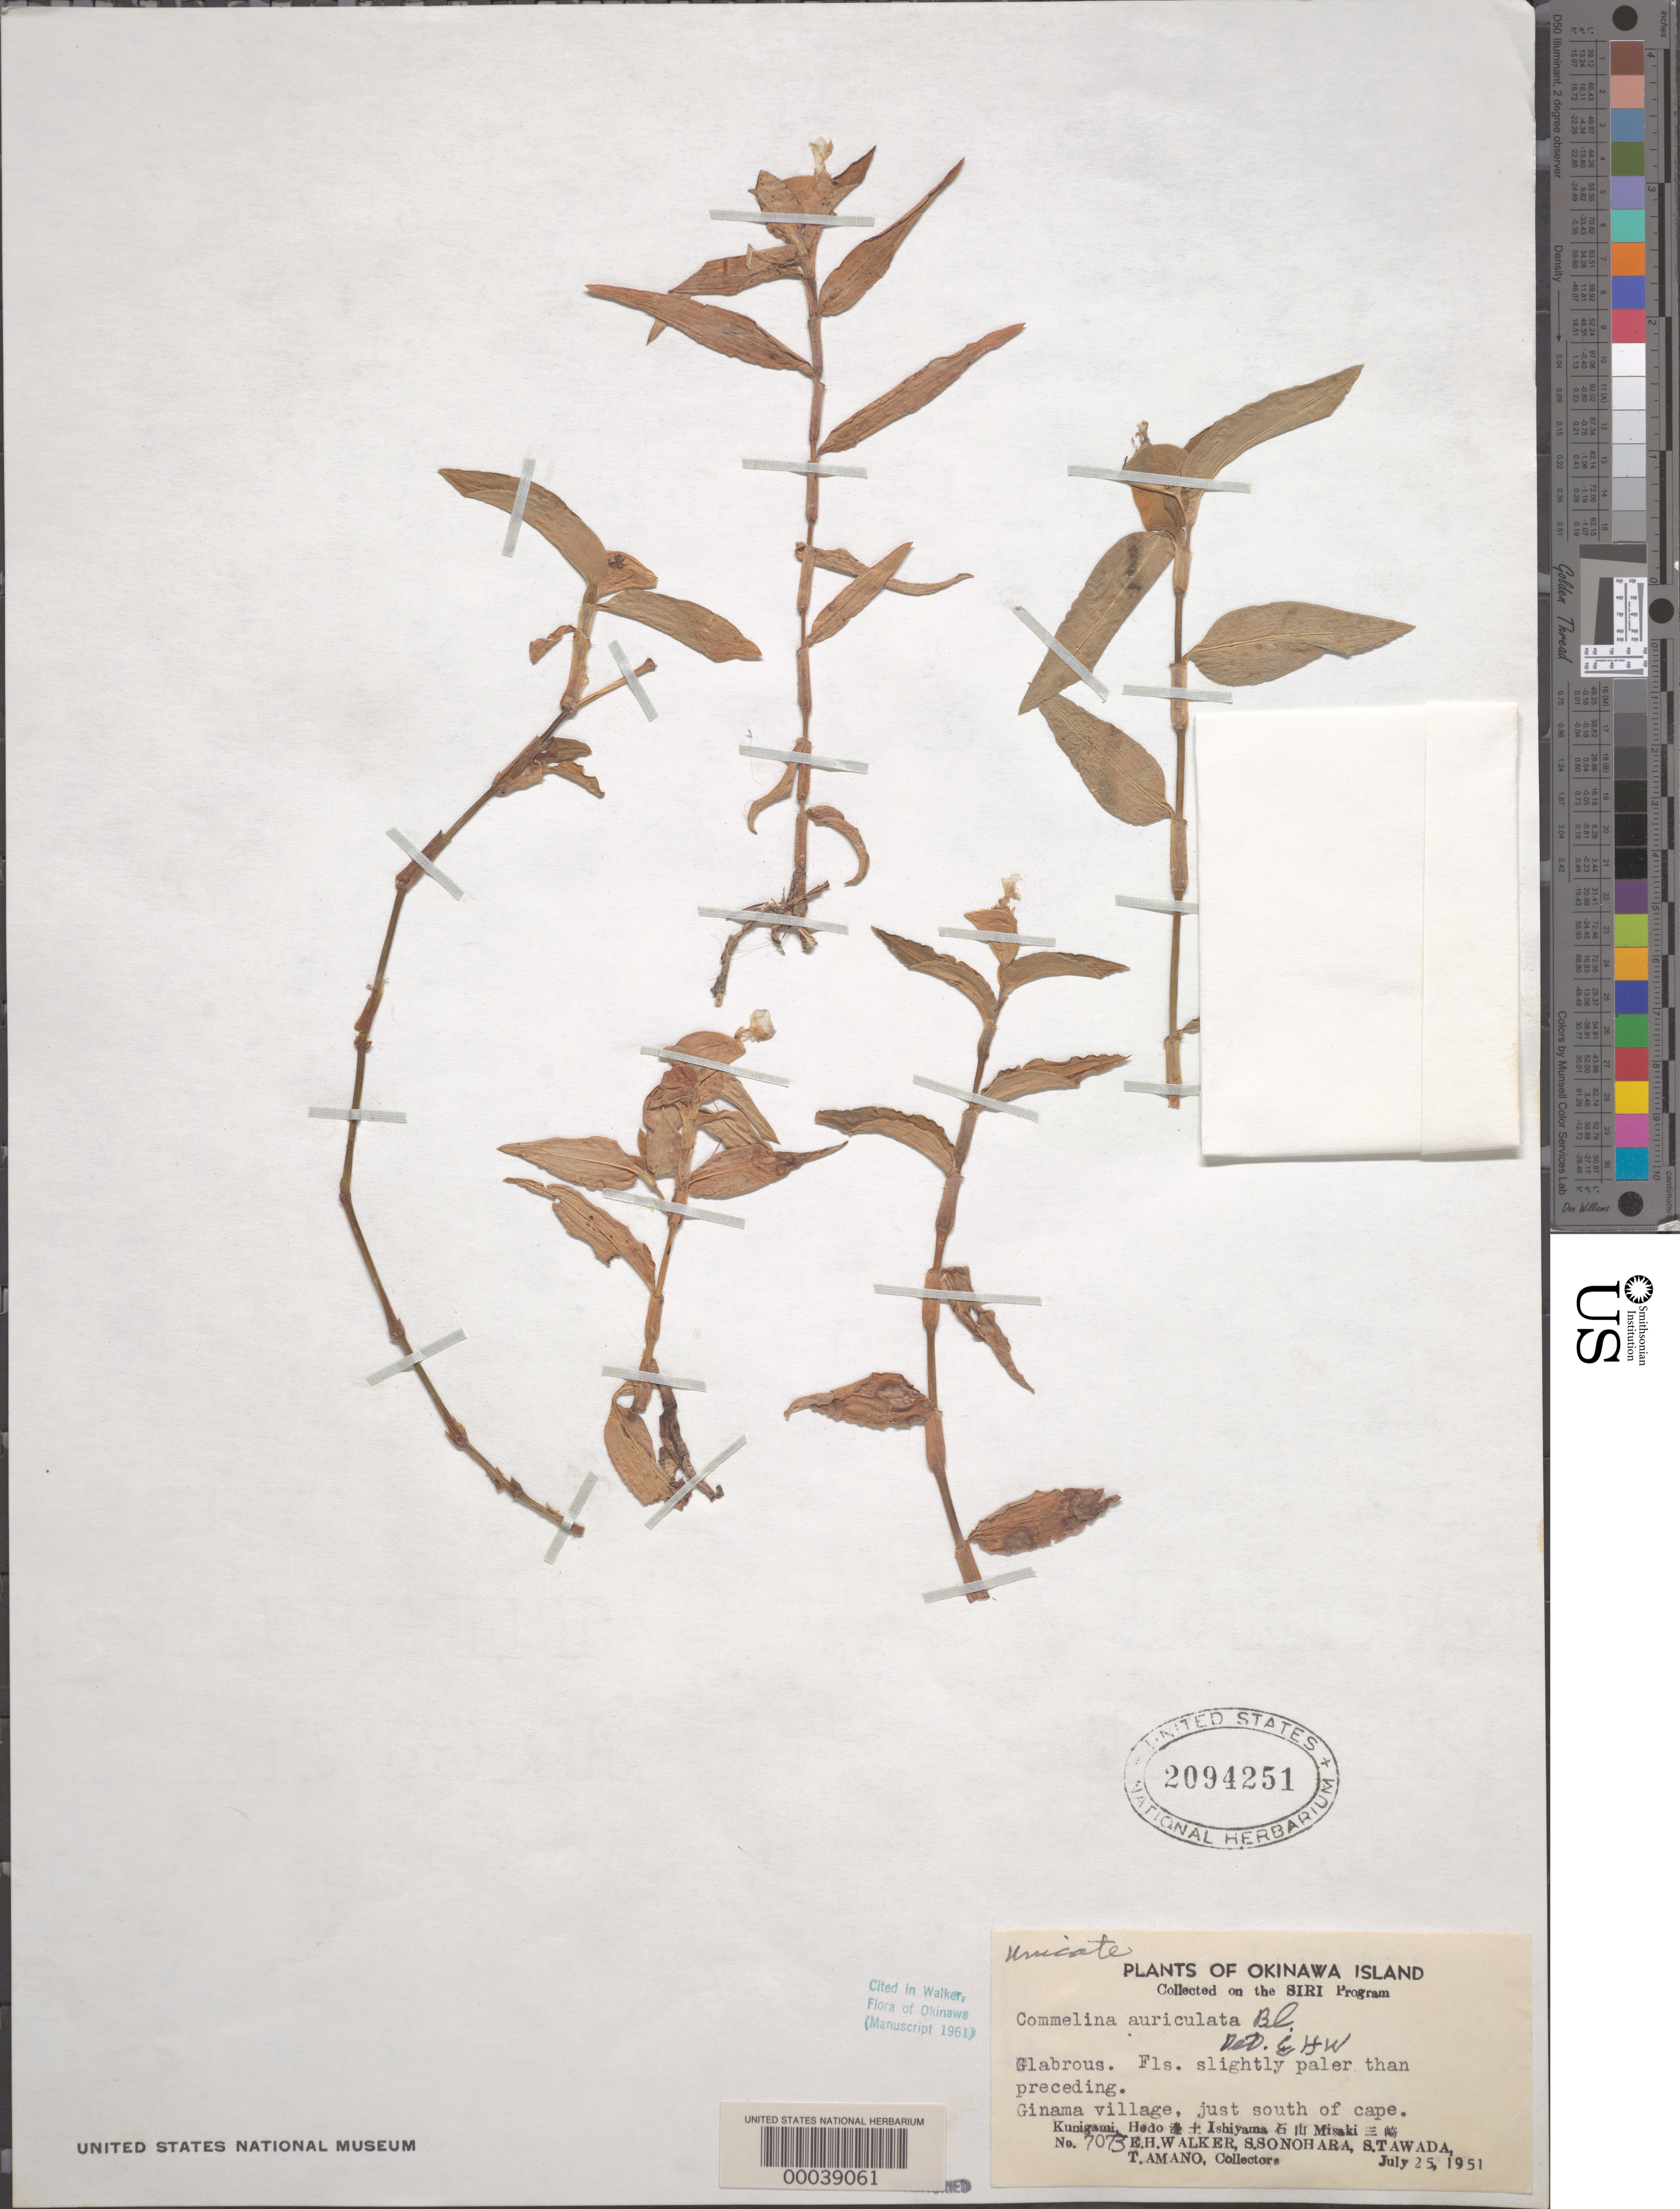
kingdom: Plantae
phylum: Tracheophyta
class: Liliopsida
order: Commelinales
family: Commelinaceae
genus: Commelina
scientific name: Commelina auriculata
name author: Blume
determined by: Walker, E. H.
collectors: E. H. Walker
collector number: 7073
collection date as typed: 25 Jul 1951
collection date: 1951-07-25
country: Japan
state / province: Okinawa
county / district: Okinawa Prefecture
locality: Ginama village, s of cape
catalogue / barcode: US 2094251